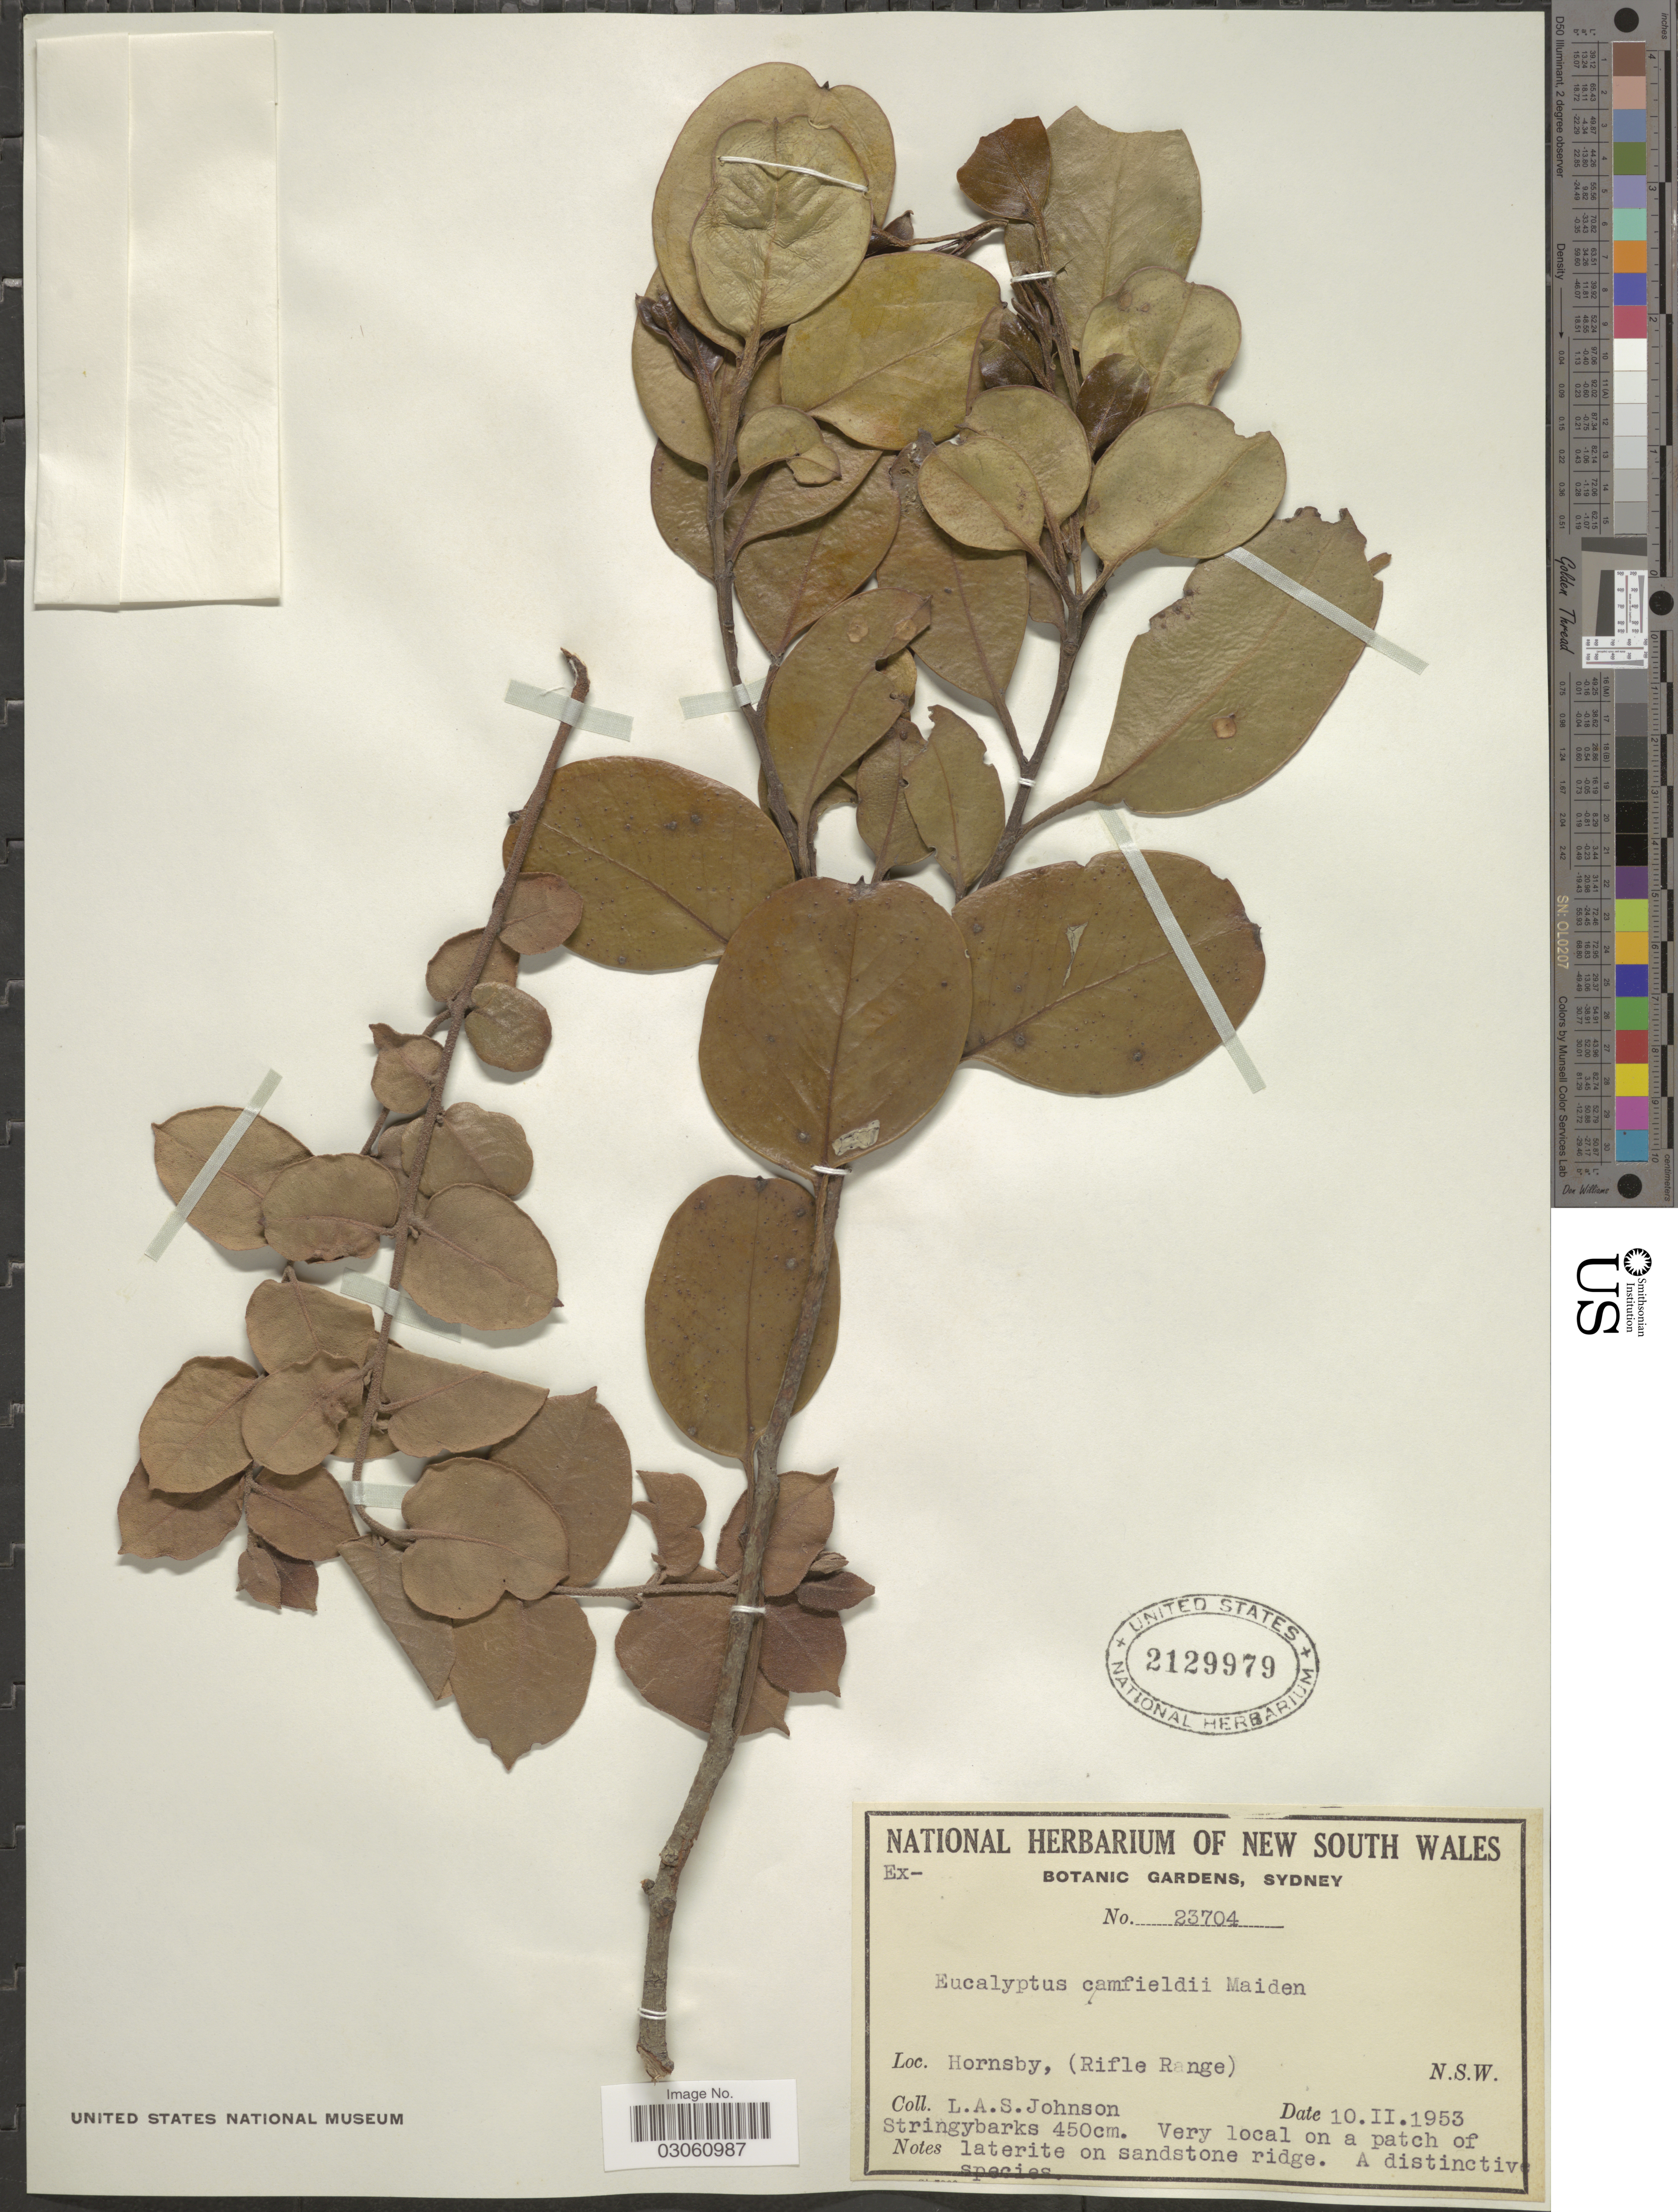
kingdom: Plantae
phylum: Tracheophyta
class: Magnoliopsida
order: Myrtales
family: Myrtaceae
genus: Eucalyptus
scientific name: Eucalyptus camfieldii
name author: Maiden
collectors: L. A. S. Johnson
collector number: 23704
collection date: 1953-02-10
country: Australia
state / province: New South Wales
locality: Hornsby, (Riffle Range).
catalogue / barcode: US 2129979